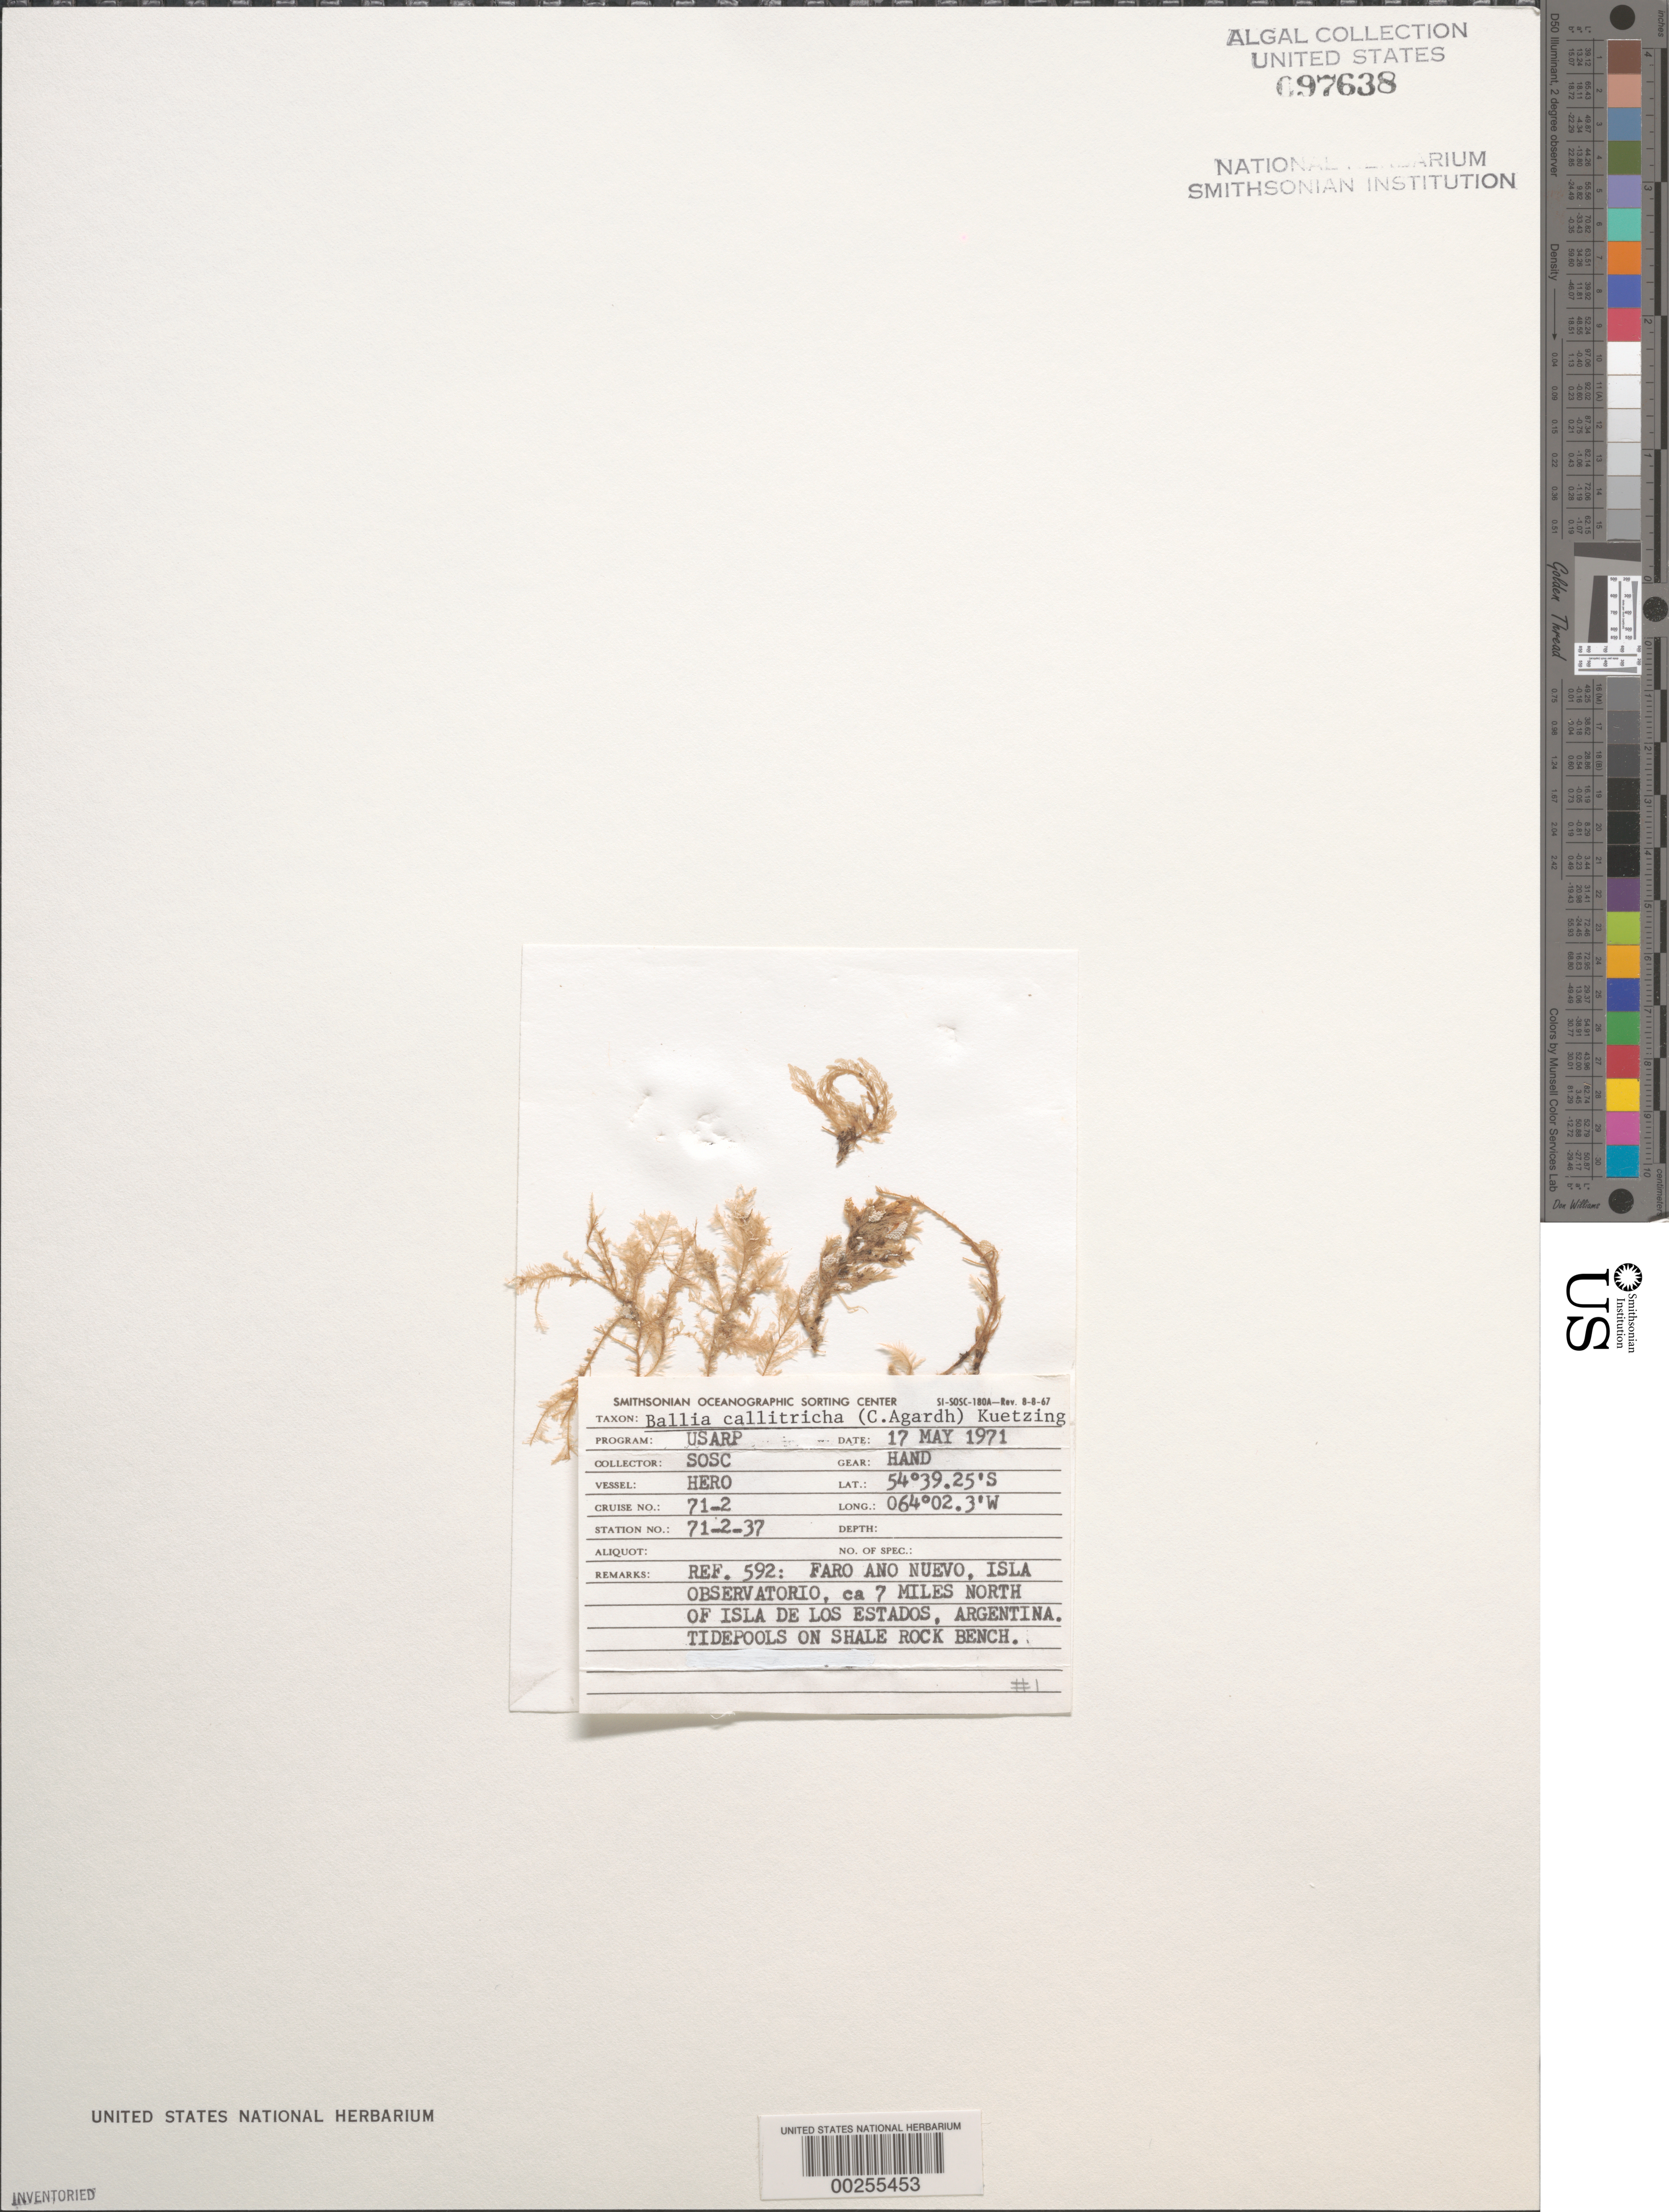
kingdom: Plantae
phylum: Rhodophyta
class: Florideophyceae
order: Balliales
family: Balliaceae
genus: Ballia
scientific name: Ballia callitricha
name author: (C. Agardh) Kützing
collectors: SOSC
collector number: Station 71-2-37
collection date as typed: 17 May 1971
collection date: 1971-05-17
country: Argentina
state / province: Tierra del Fuego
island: Isla Observatorio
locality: Faro Ano Nuevo, ca. 7 miles north of Isla de los Estados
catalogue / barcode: US 97638